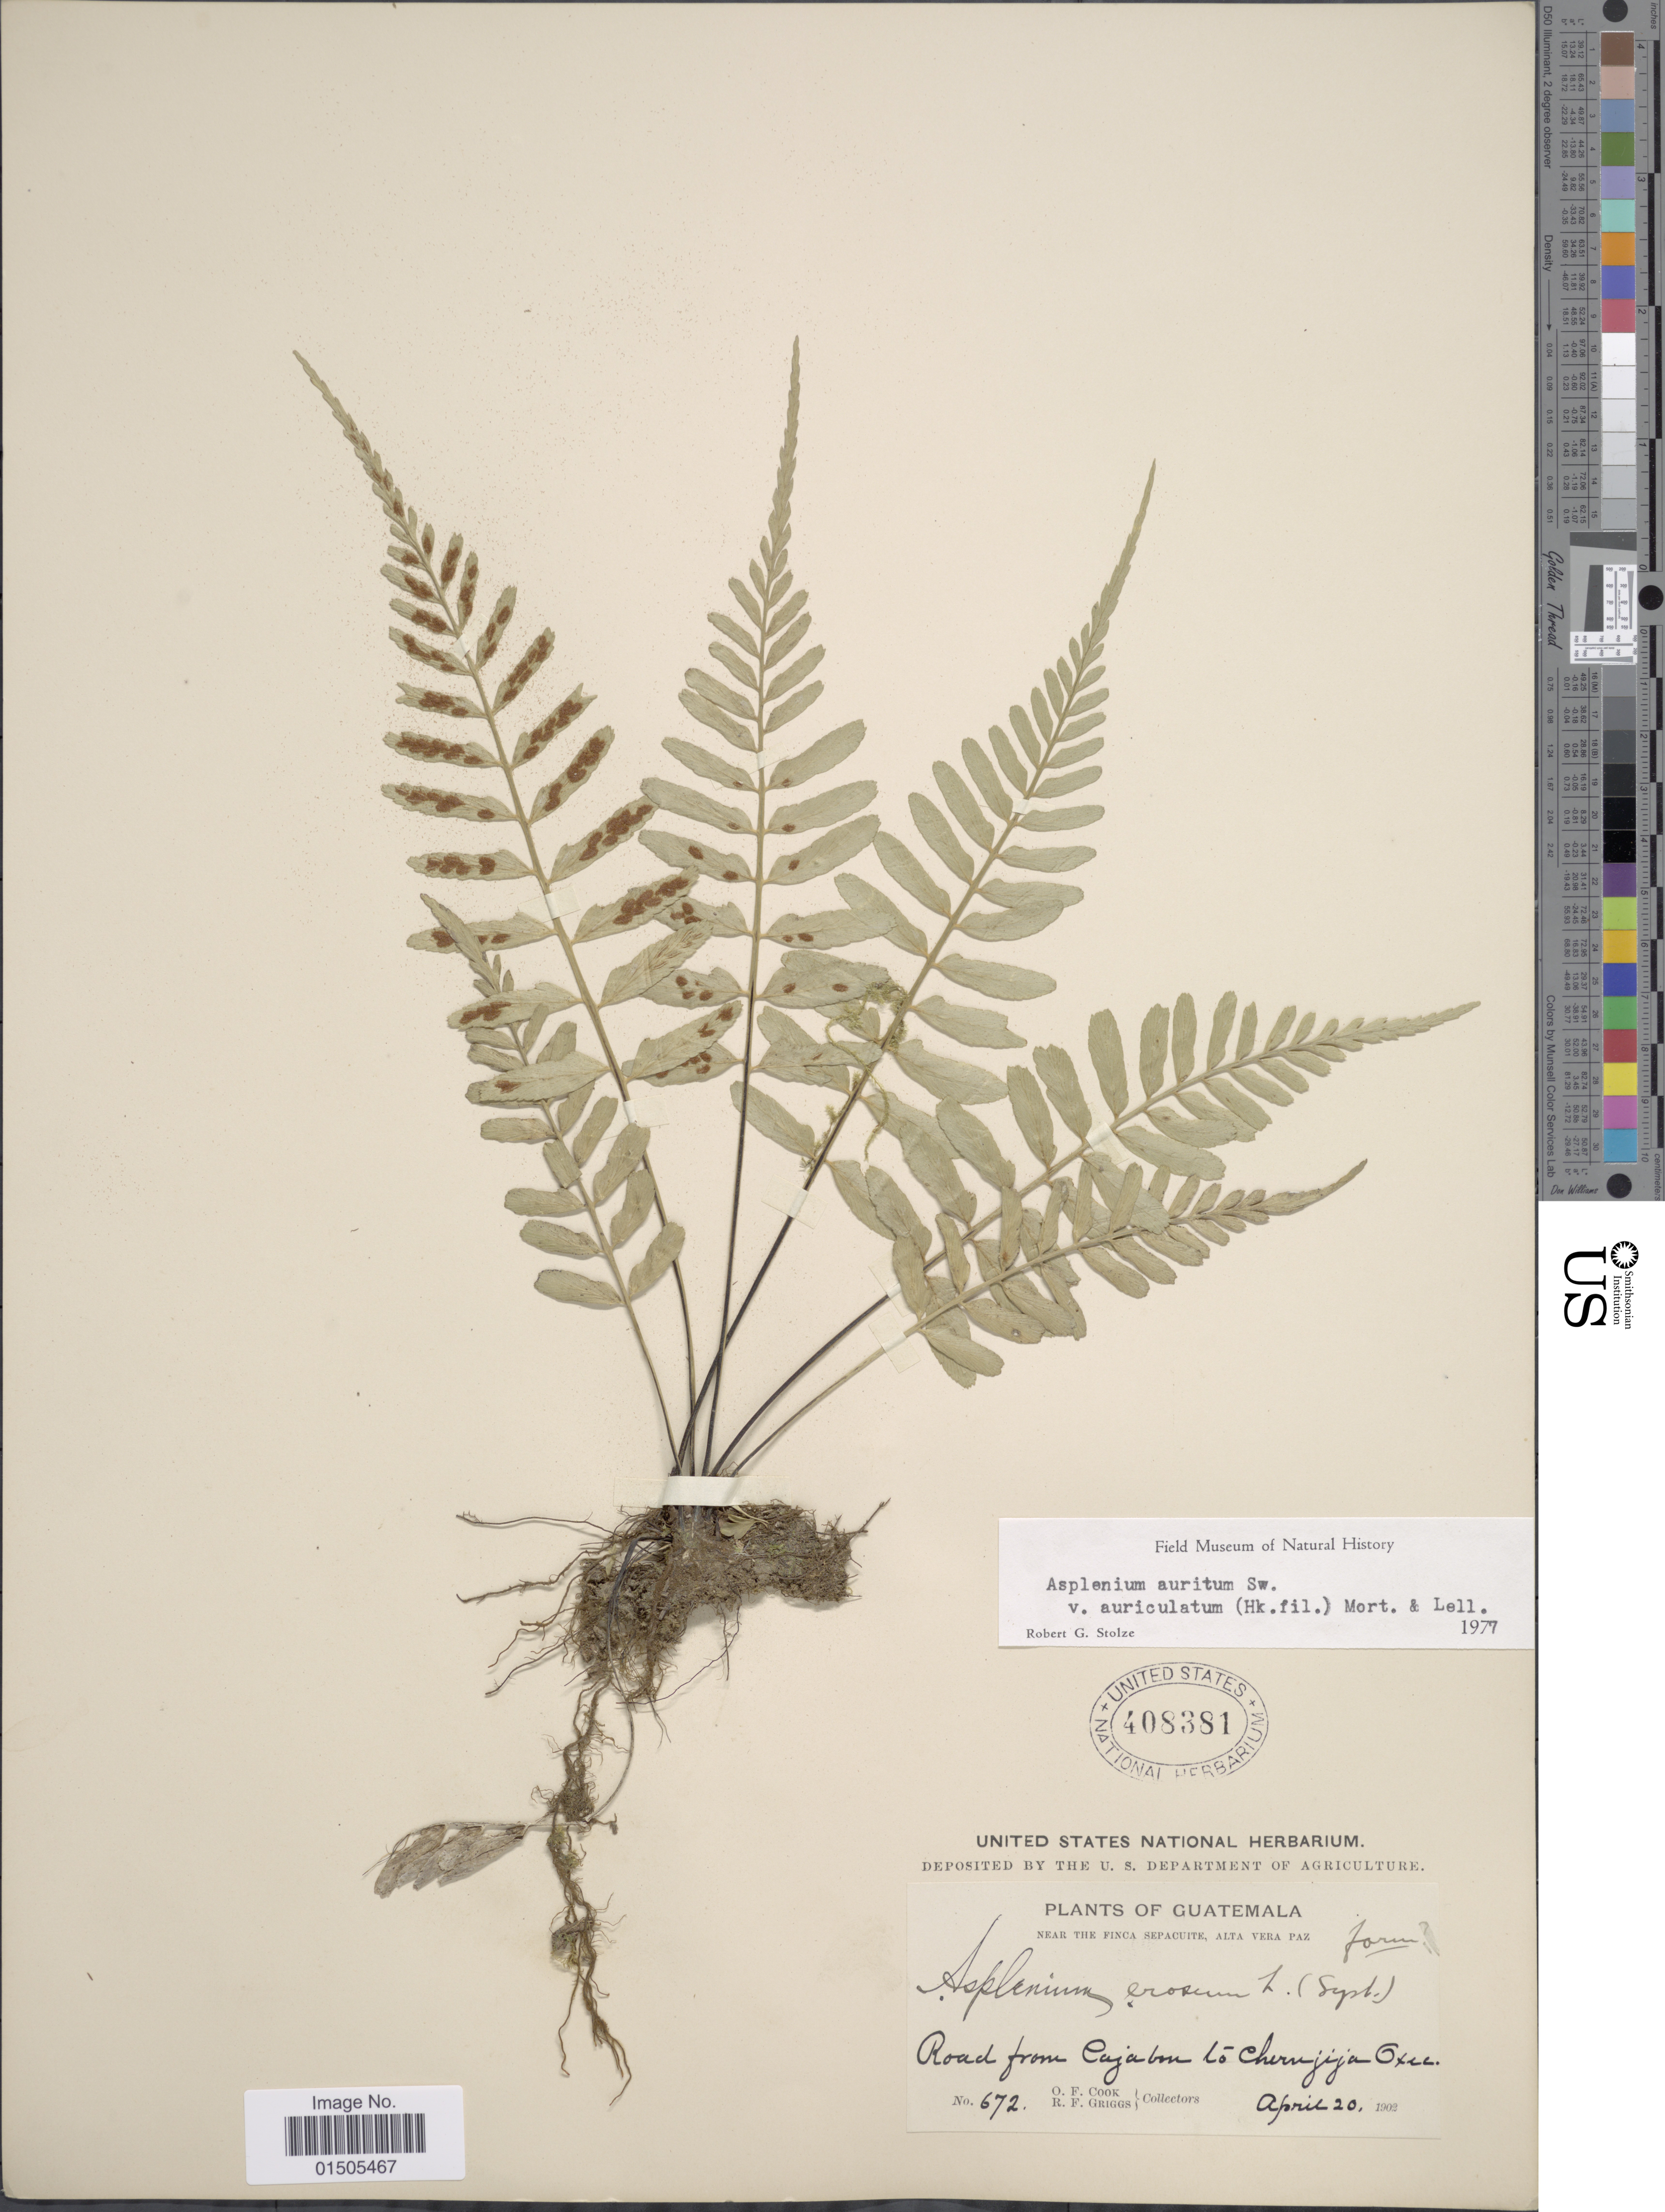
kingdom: Plantae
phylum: Tracheophyta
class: Polypodiopsida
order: Polypodiales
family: Aspleniaceae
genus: Asplenium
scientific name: Asplenium auritum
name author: Sw.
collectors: O. F. Cook & R. F. Griggs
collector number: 672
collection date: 1902-04-20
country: Guatemala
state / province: Alta Verapaz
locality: Near the Finca Sepacuite, road from Cajabon to Cherujija Oxec.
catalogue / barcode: US 408381